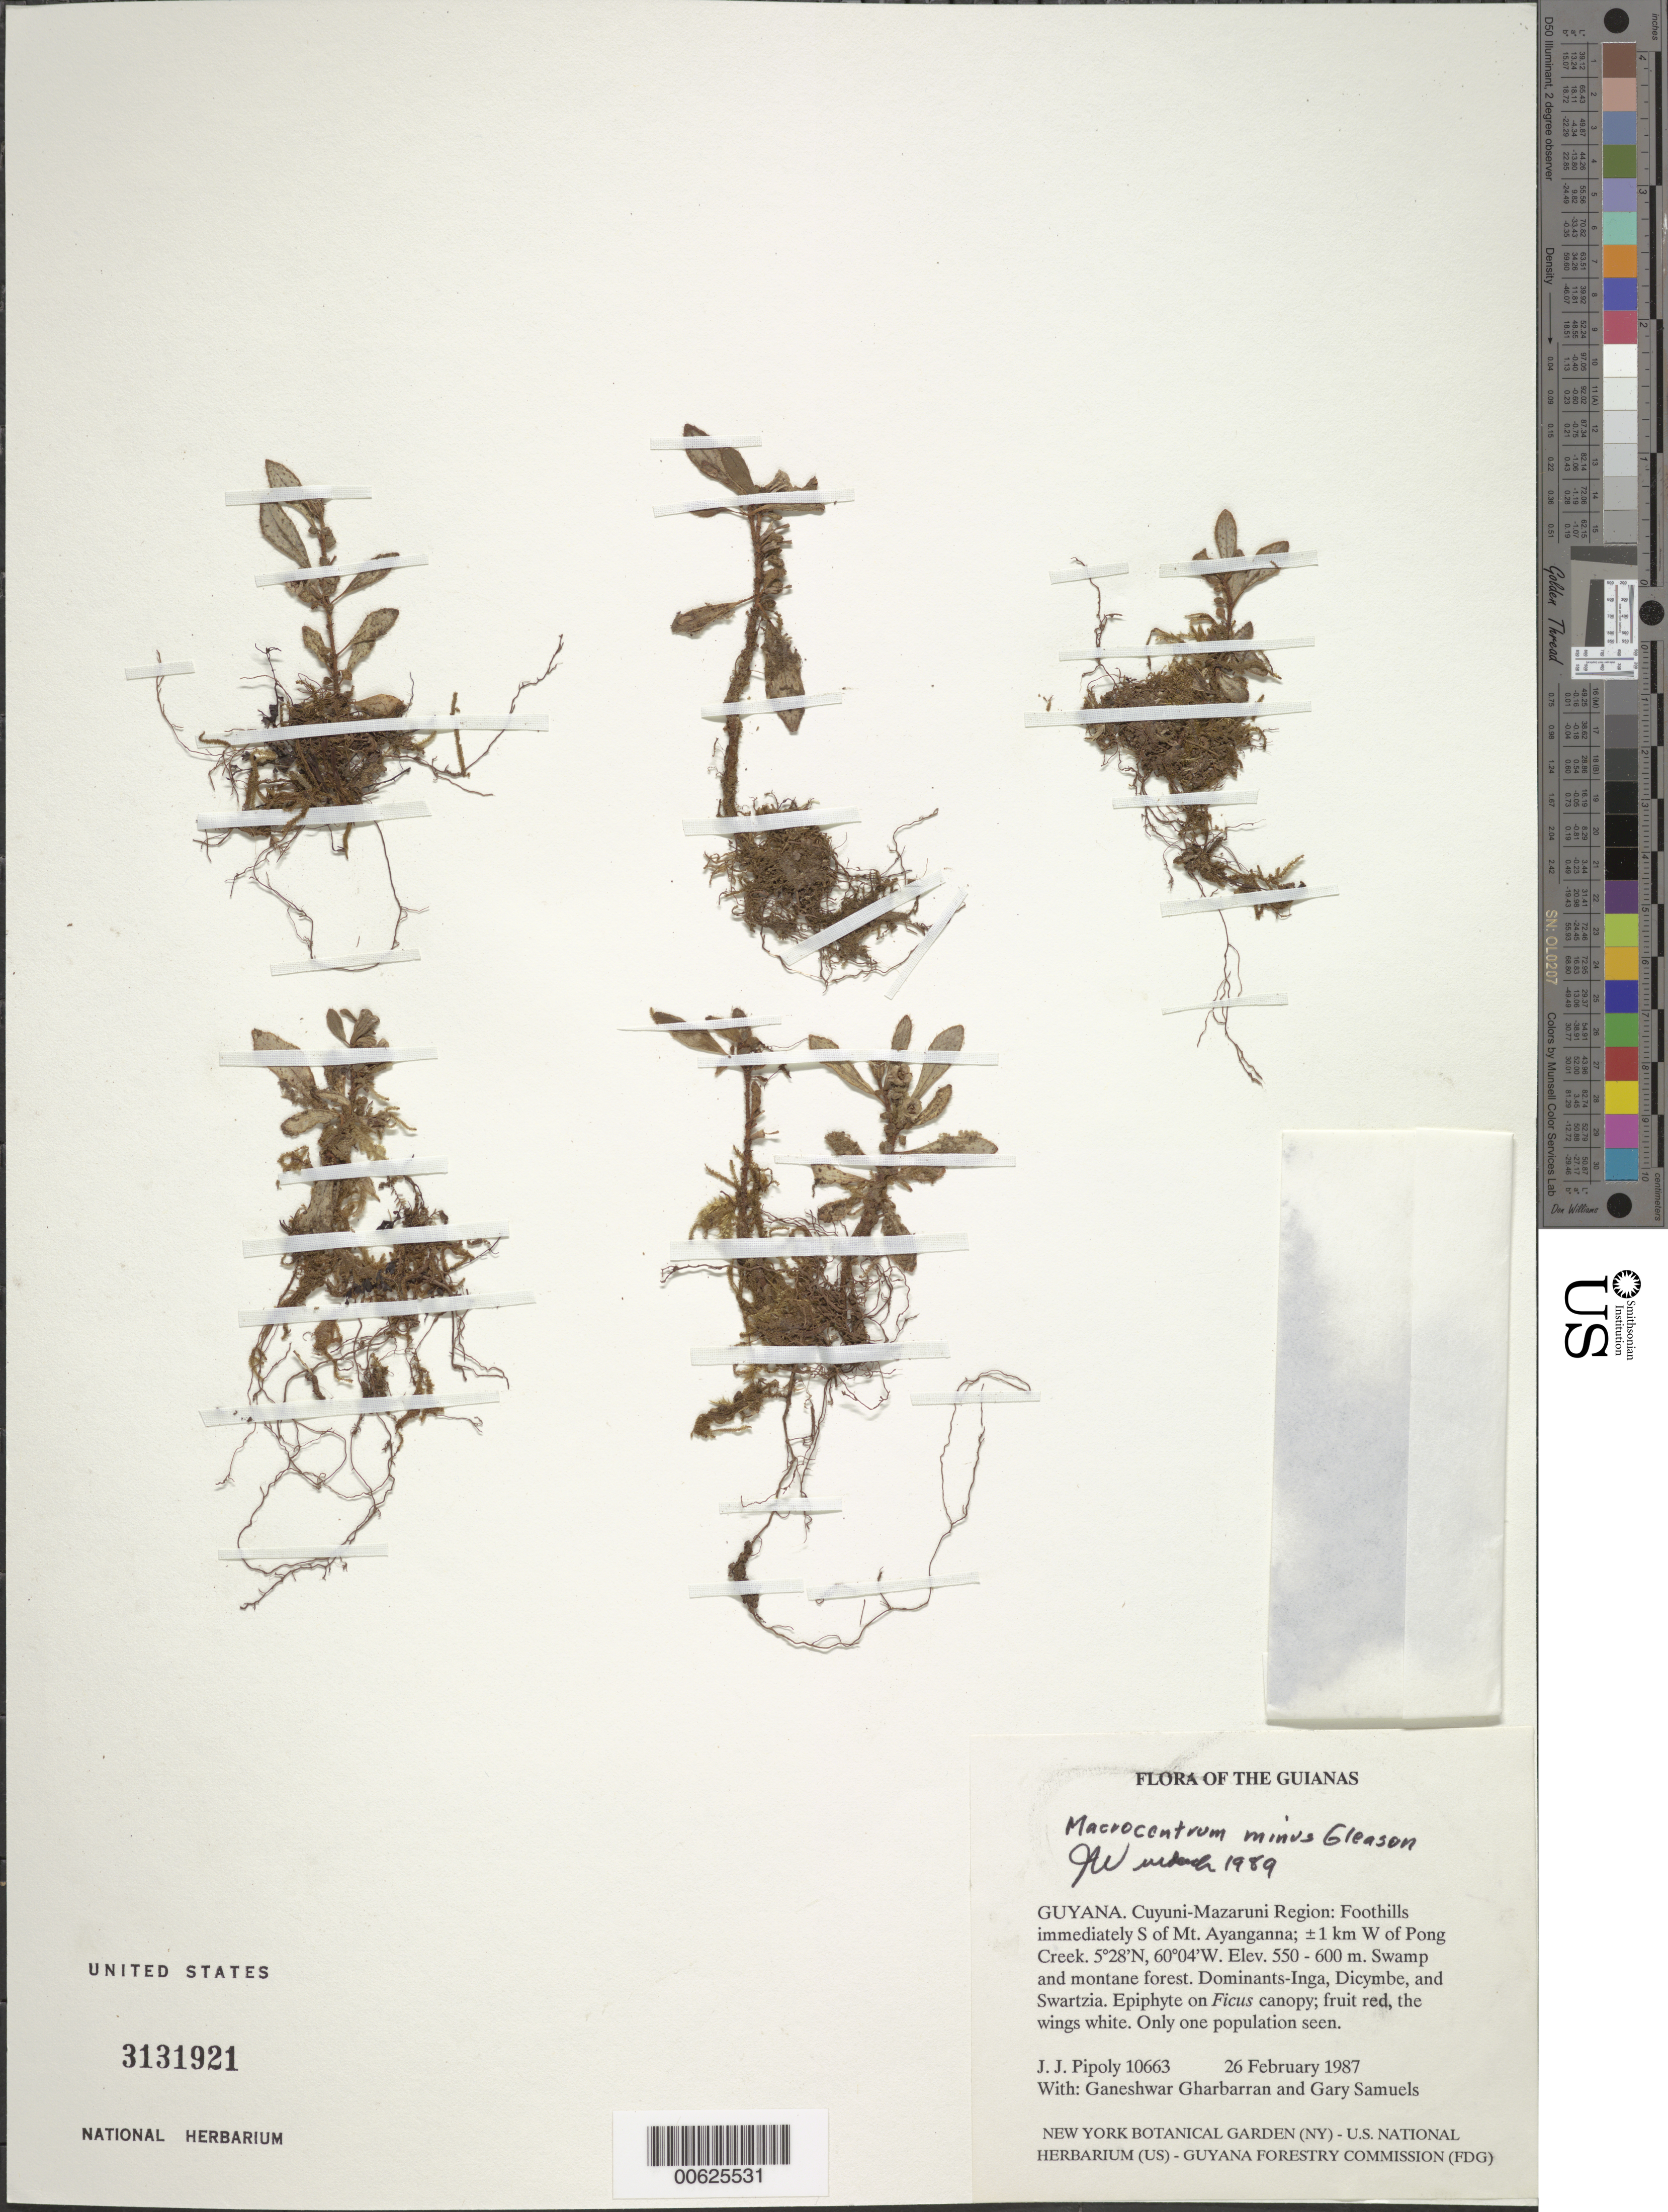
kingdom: Plantae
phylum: Tracheophyta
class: Magnoliopsida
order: Myrtales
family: Melastomataceae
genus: Macrocentrum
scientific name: Macrocentrum minus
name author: Gleason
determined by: Wurdack, John J., (US), US (UNITED STATES)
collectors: J. J. Pipoly, G. Gharbarran & G. Samuels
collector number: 10663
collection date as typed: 26 February 1987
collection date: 1987-02-26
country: Guyana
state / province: Cuyuni-Mazaruni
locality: Foothills immediately S of Mt. Ayanganna; ±1 km W of Pong Creek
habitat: Swamp and montane forest. Dominants: Inga, Dicymbe, and Swartzia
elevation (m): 550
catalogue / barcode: US 3131921